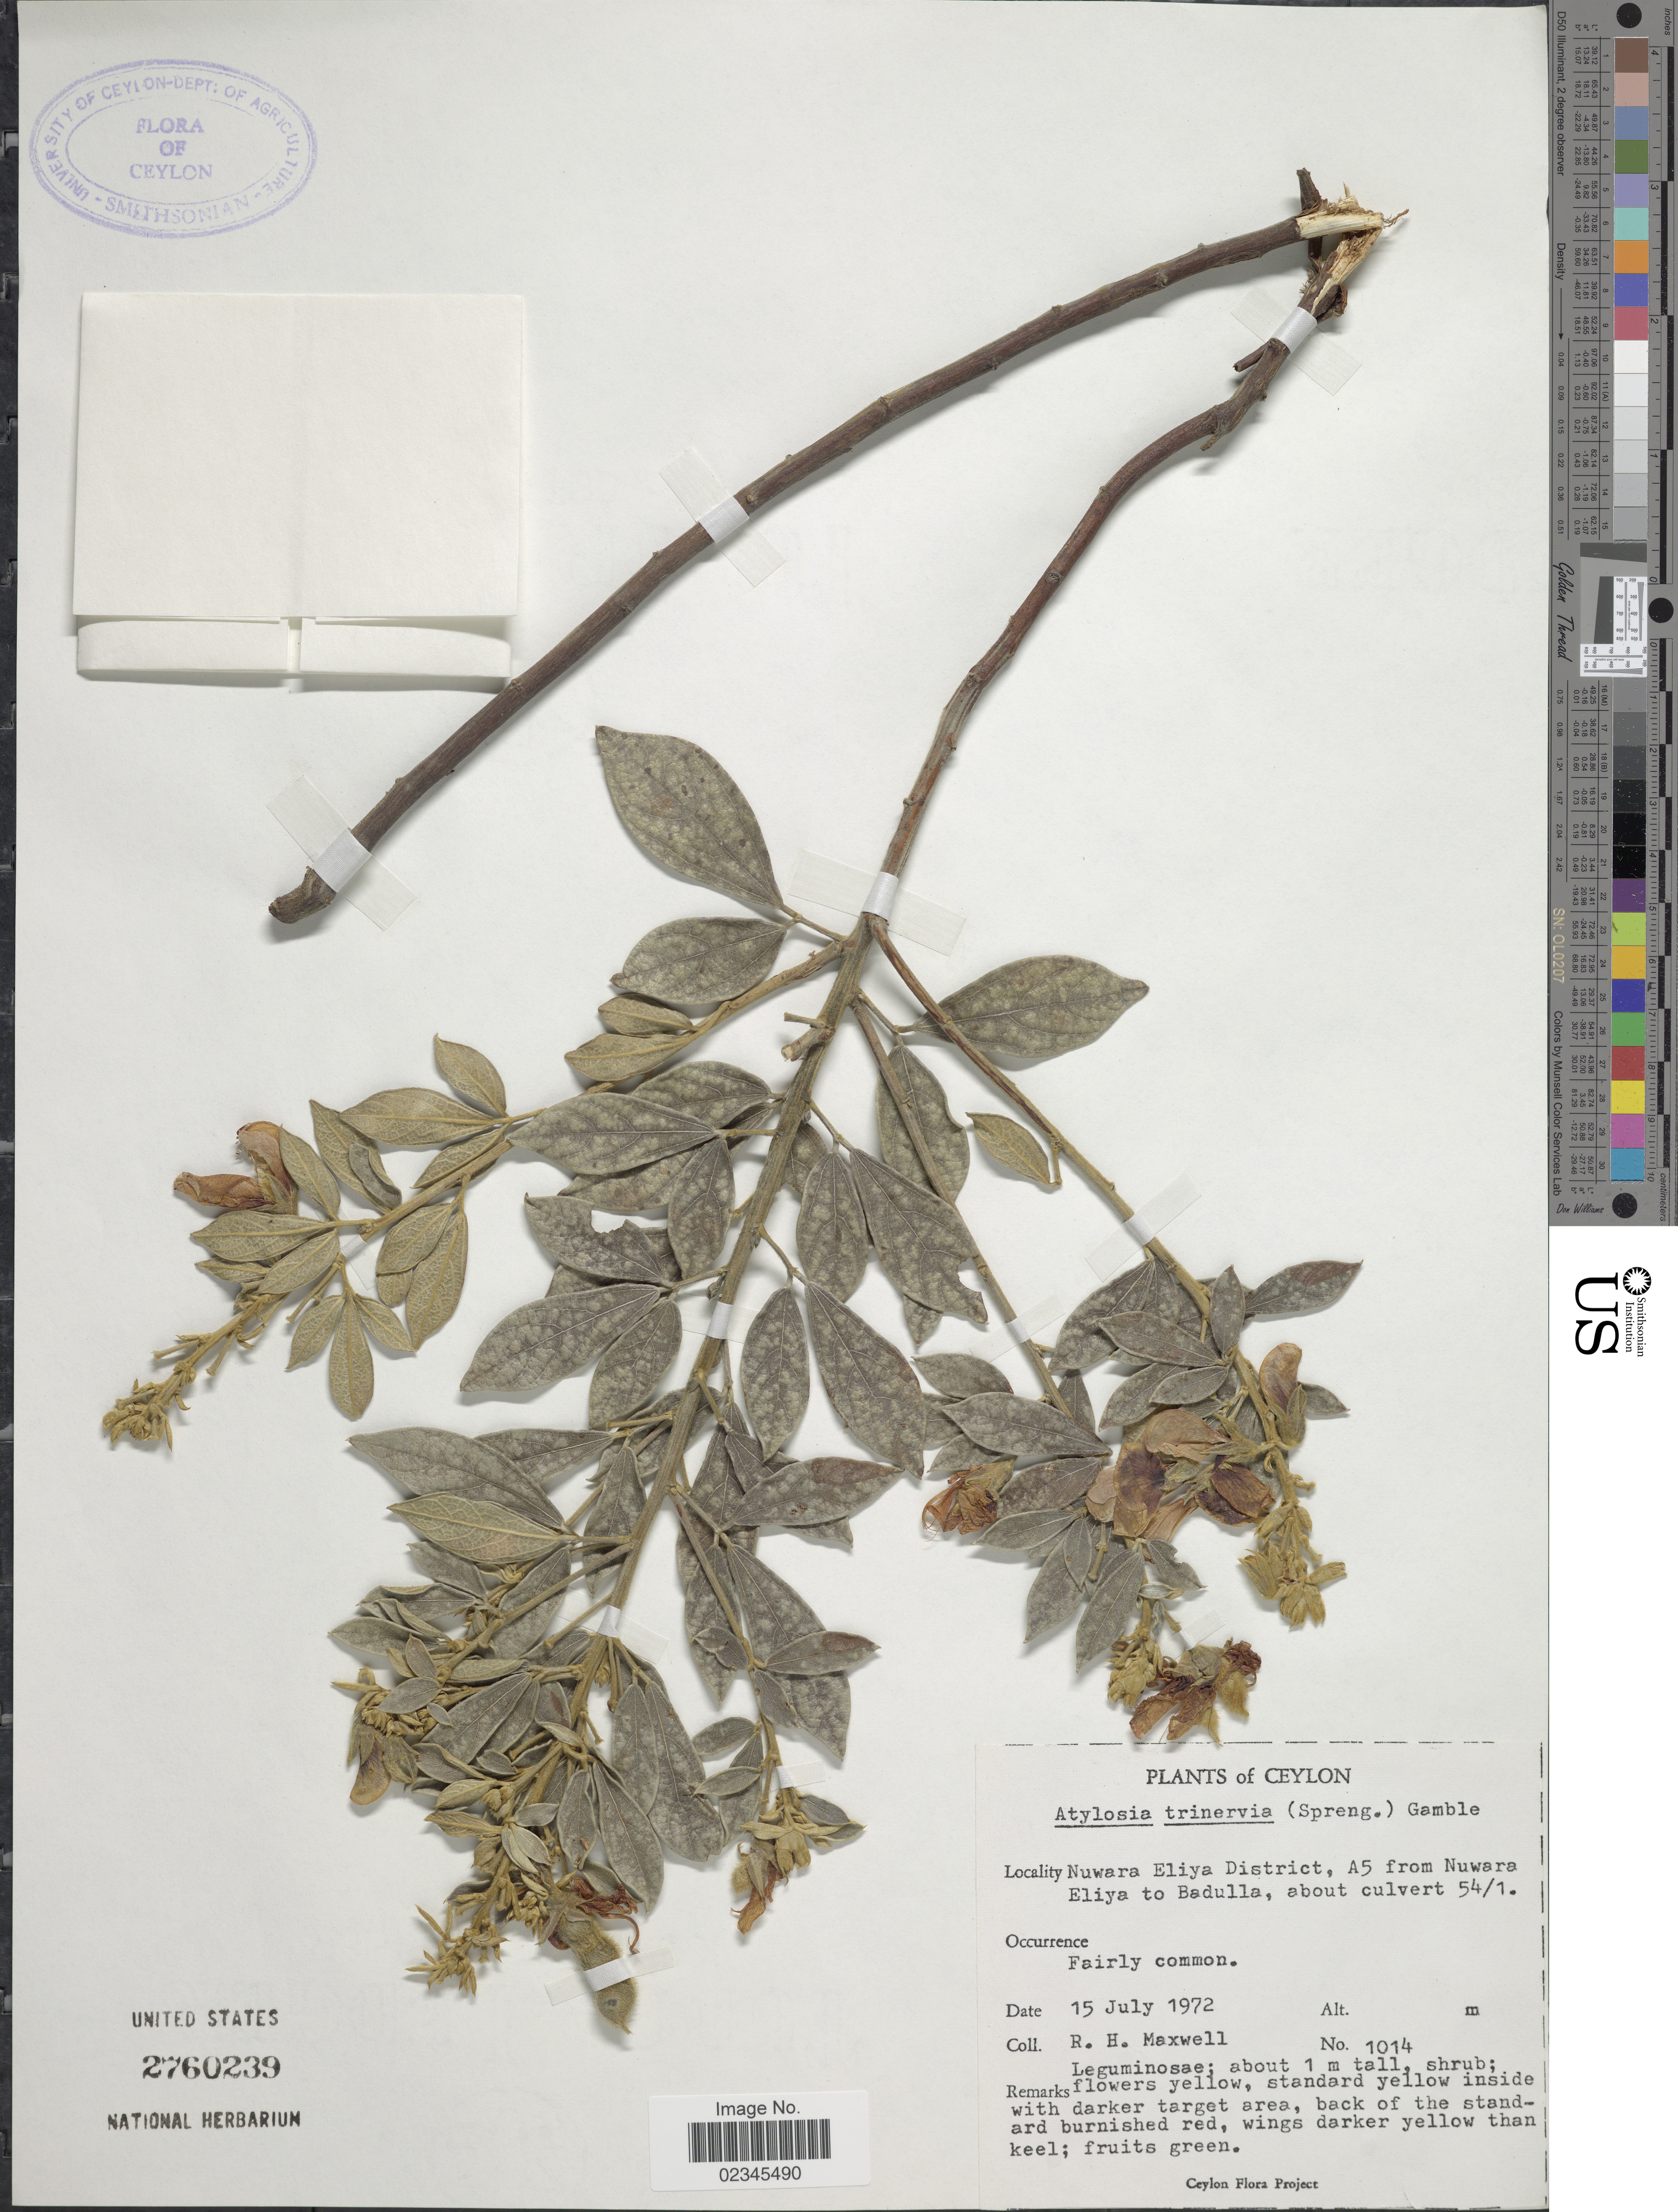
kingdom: Plantae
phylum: Tracheophyta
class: Magnoliopsida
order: Fabales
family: Fabaceae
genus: Cajanus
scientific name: Cajanus trinervius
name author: (DC.) Maesen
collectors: R. Maxwell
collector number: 1014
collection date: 1972-07-15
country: Sri Lanka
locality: Ceylon. Nuwara Eliya District, A5 from Nuwara Eliya to Badulla, about culvert 54/1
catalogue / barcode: US 2760239